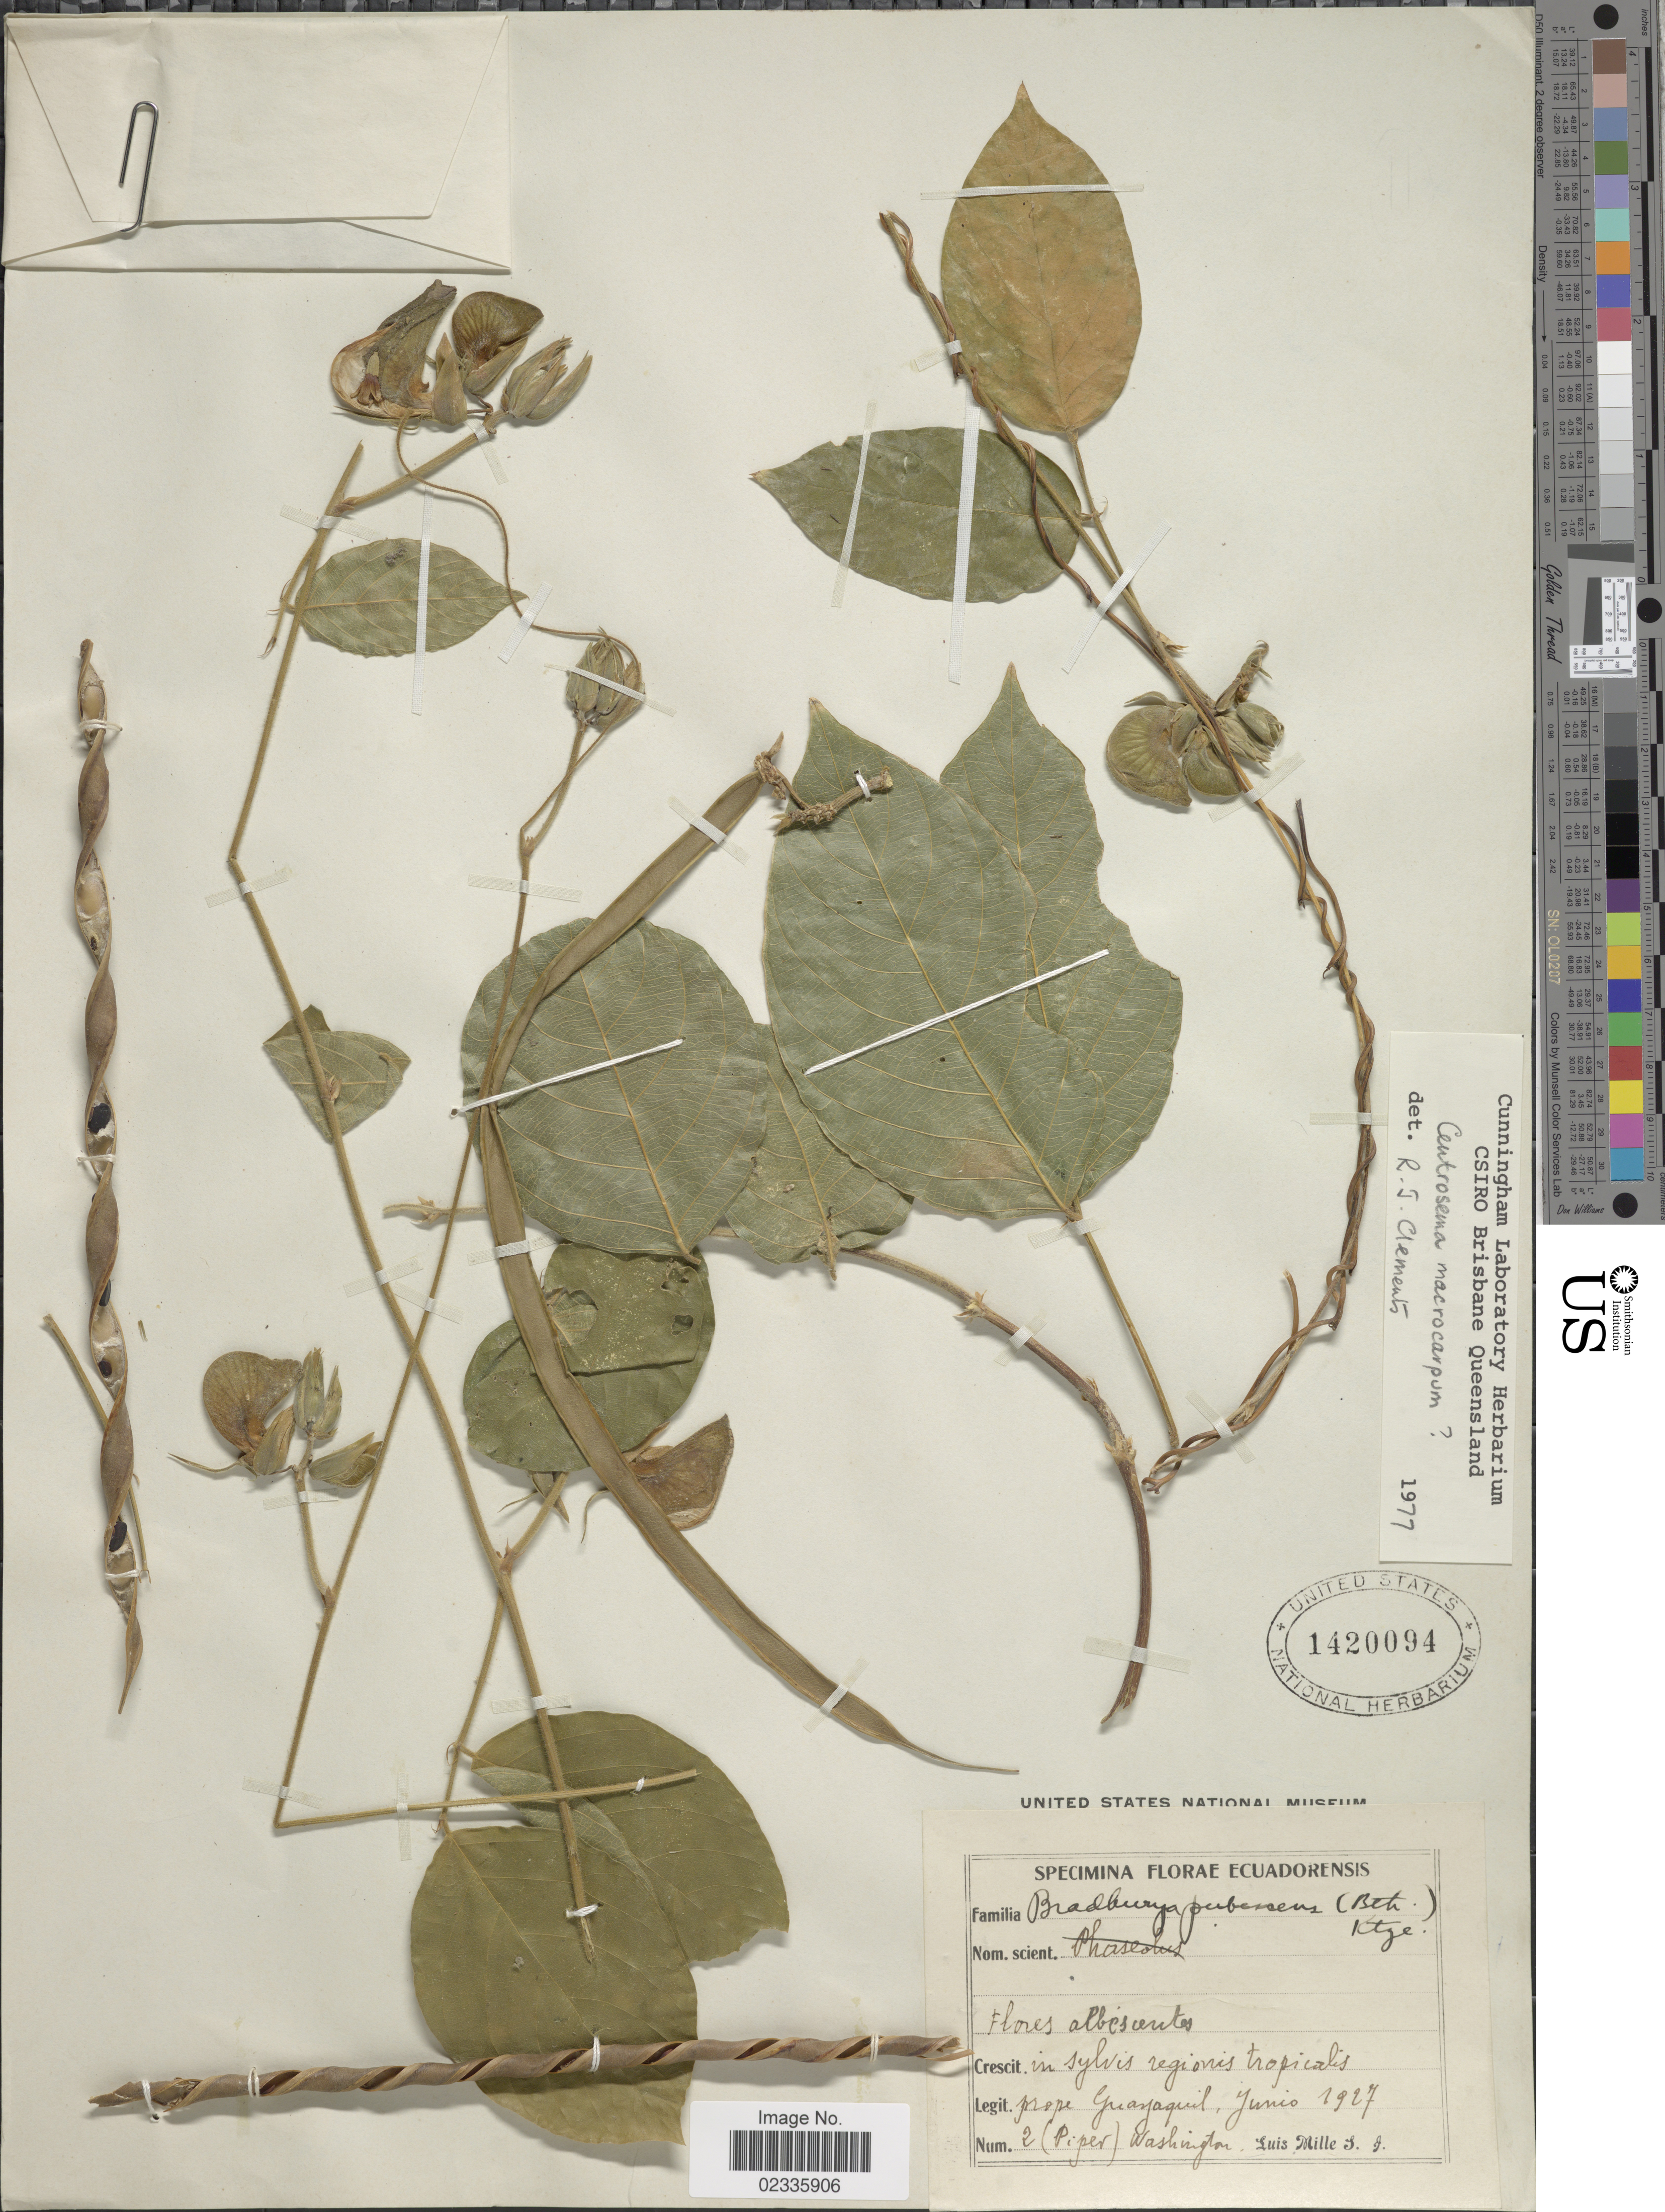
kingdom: Plantae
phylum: Tracheophyta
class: Magnoliopsida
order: Fabales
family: Fabaceae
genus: Centrosema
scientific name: Centrosema macrocarpum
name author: Benth.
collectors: L. Mille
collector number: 2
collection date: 1927-06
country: Ecuador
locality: Prope Guayaquil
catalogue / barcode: US 1420094